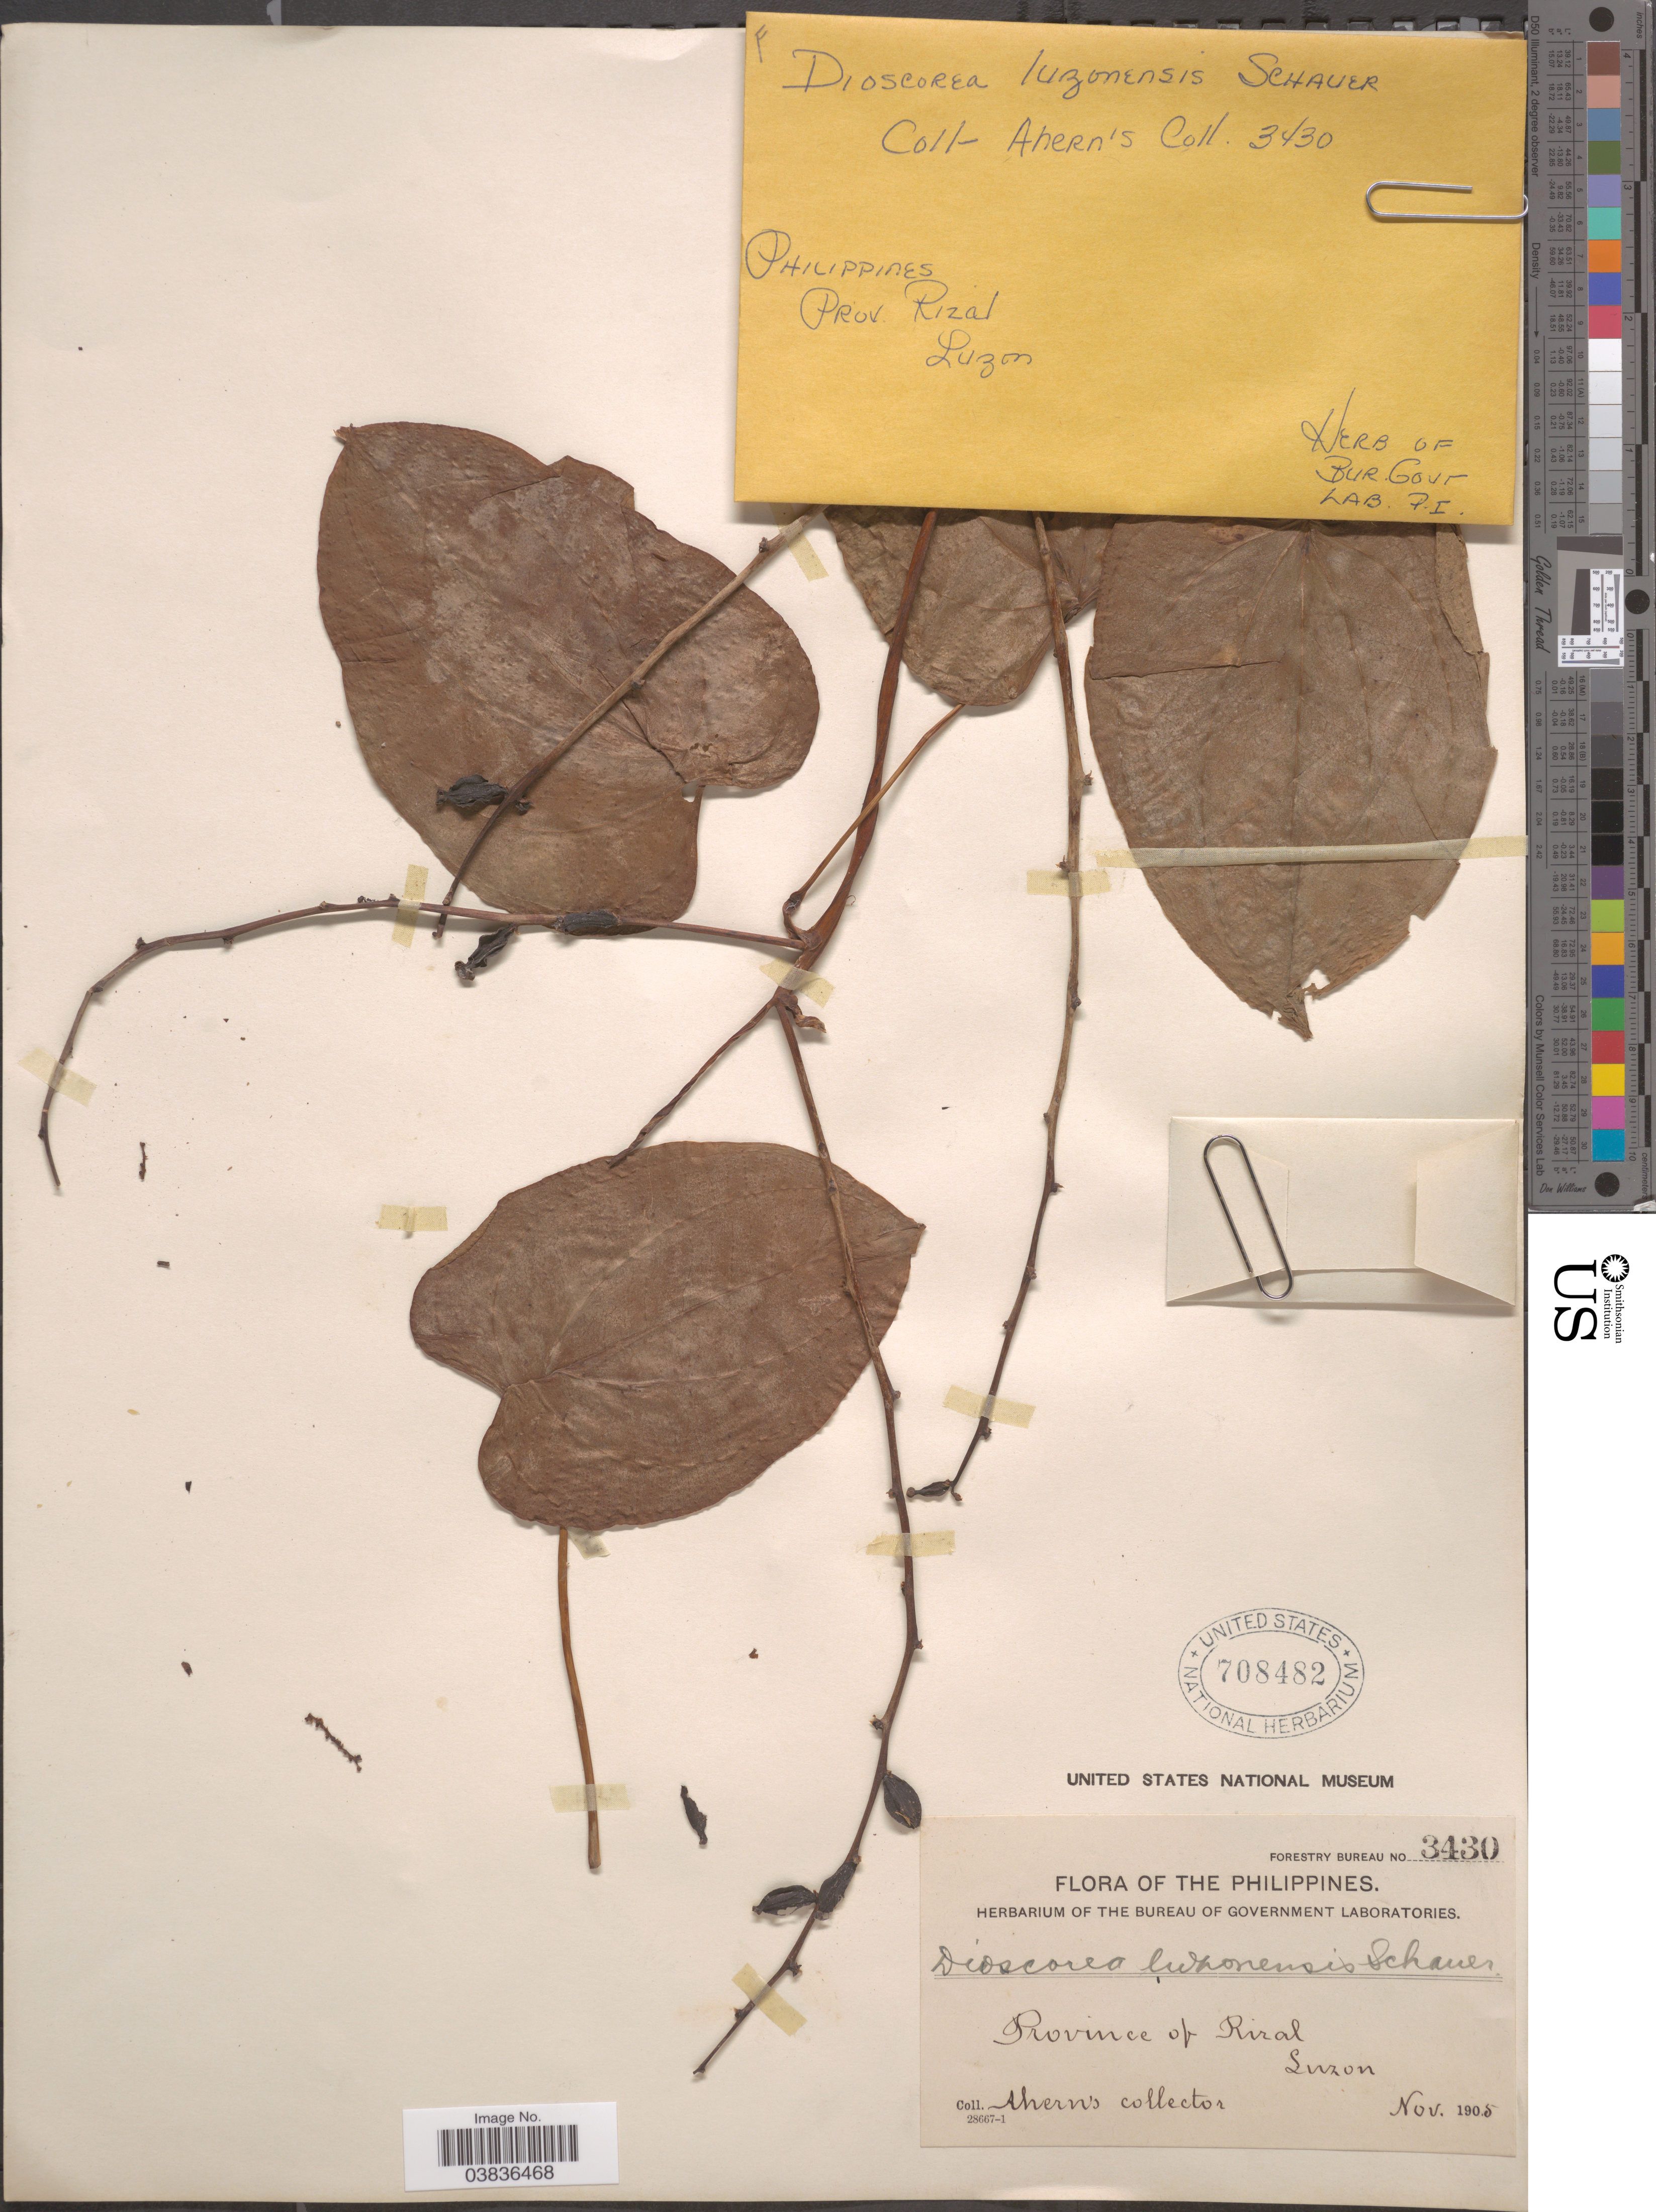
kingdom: Plantae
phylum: Tracheophyta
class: Liliopsida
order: Dioscoreales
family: Dioscoreaceae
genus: Dioscorea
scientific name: Dioscorea luzonensis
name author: Schauer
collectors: Ahern's collector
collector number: Forestry Bureau 3430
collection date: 1905-11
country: Philippines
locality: Province of Rizal, Luzon.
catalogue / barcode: US 708482